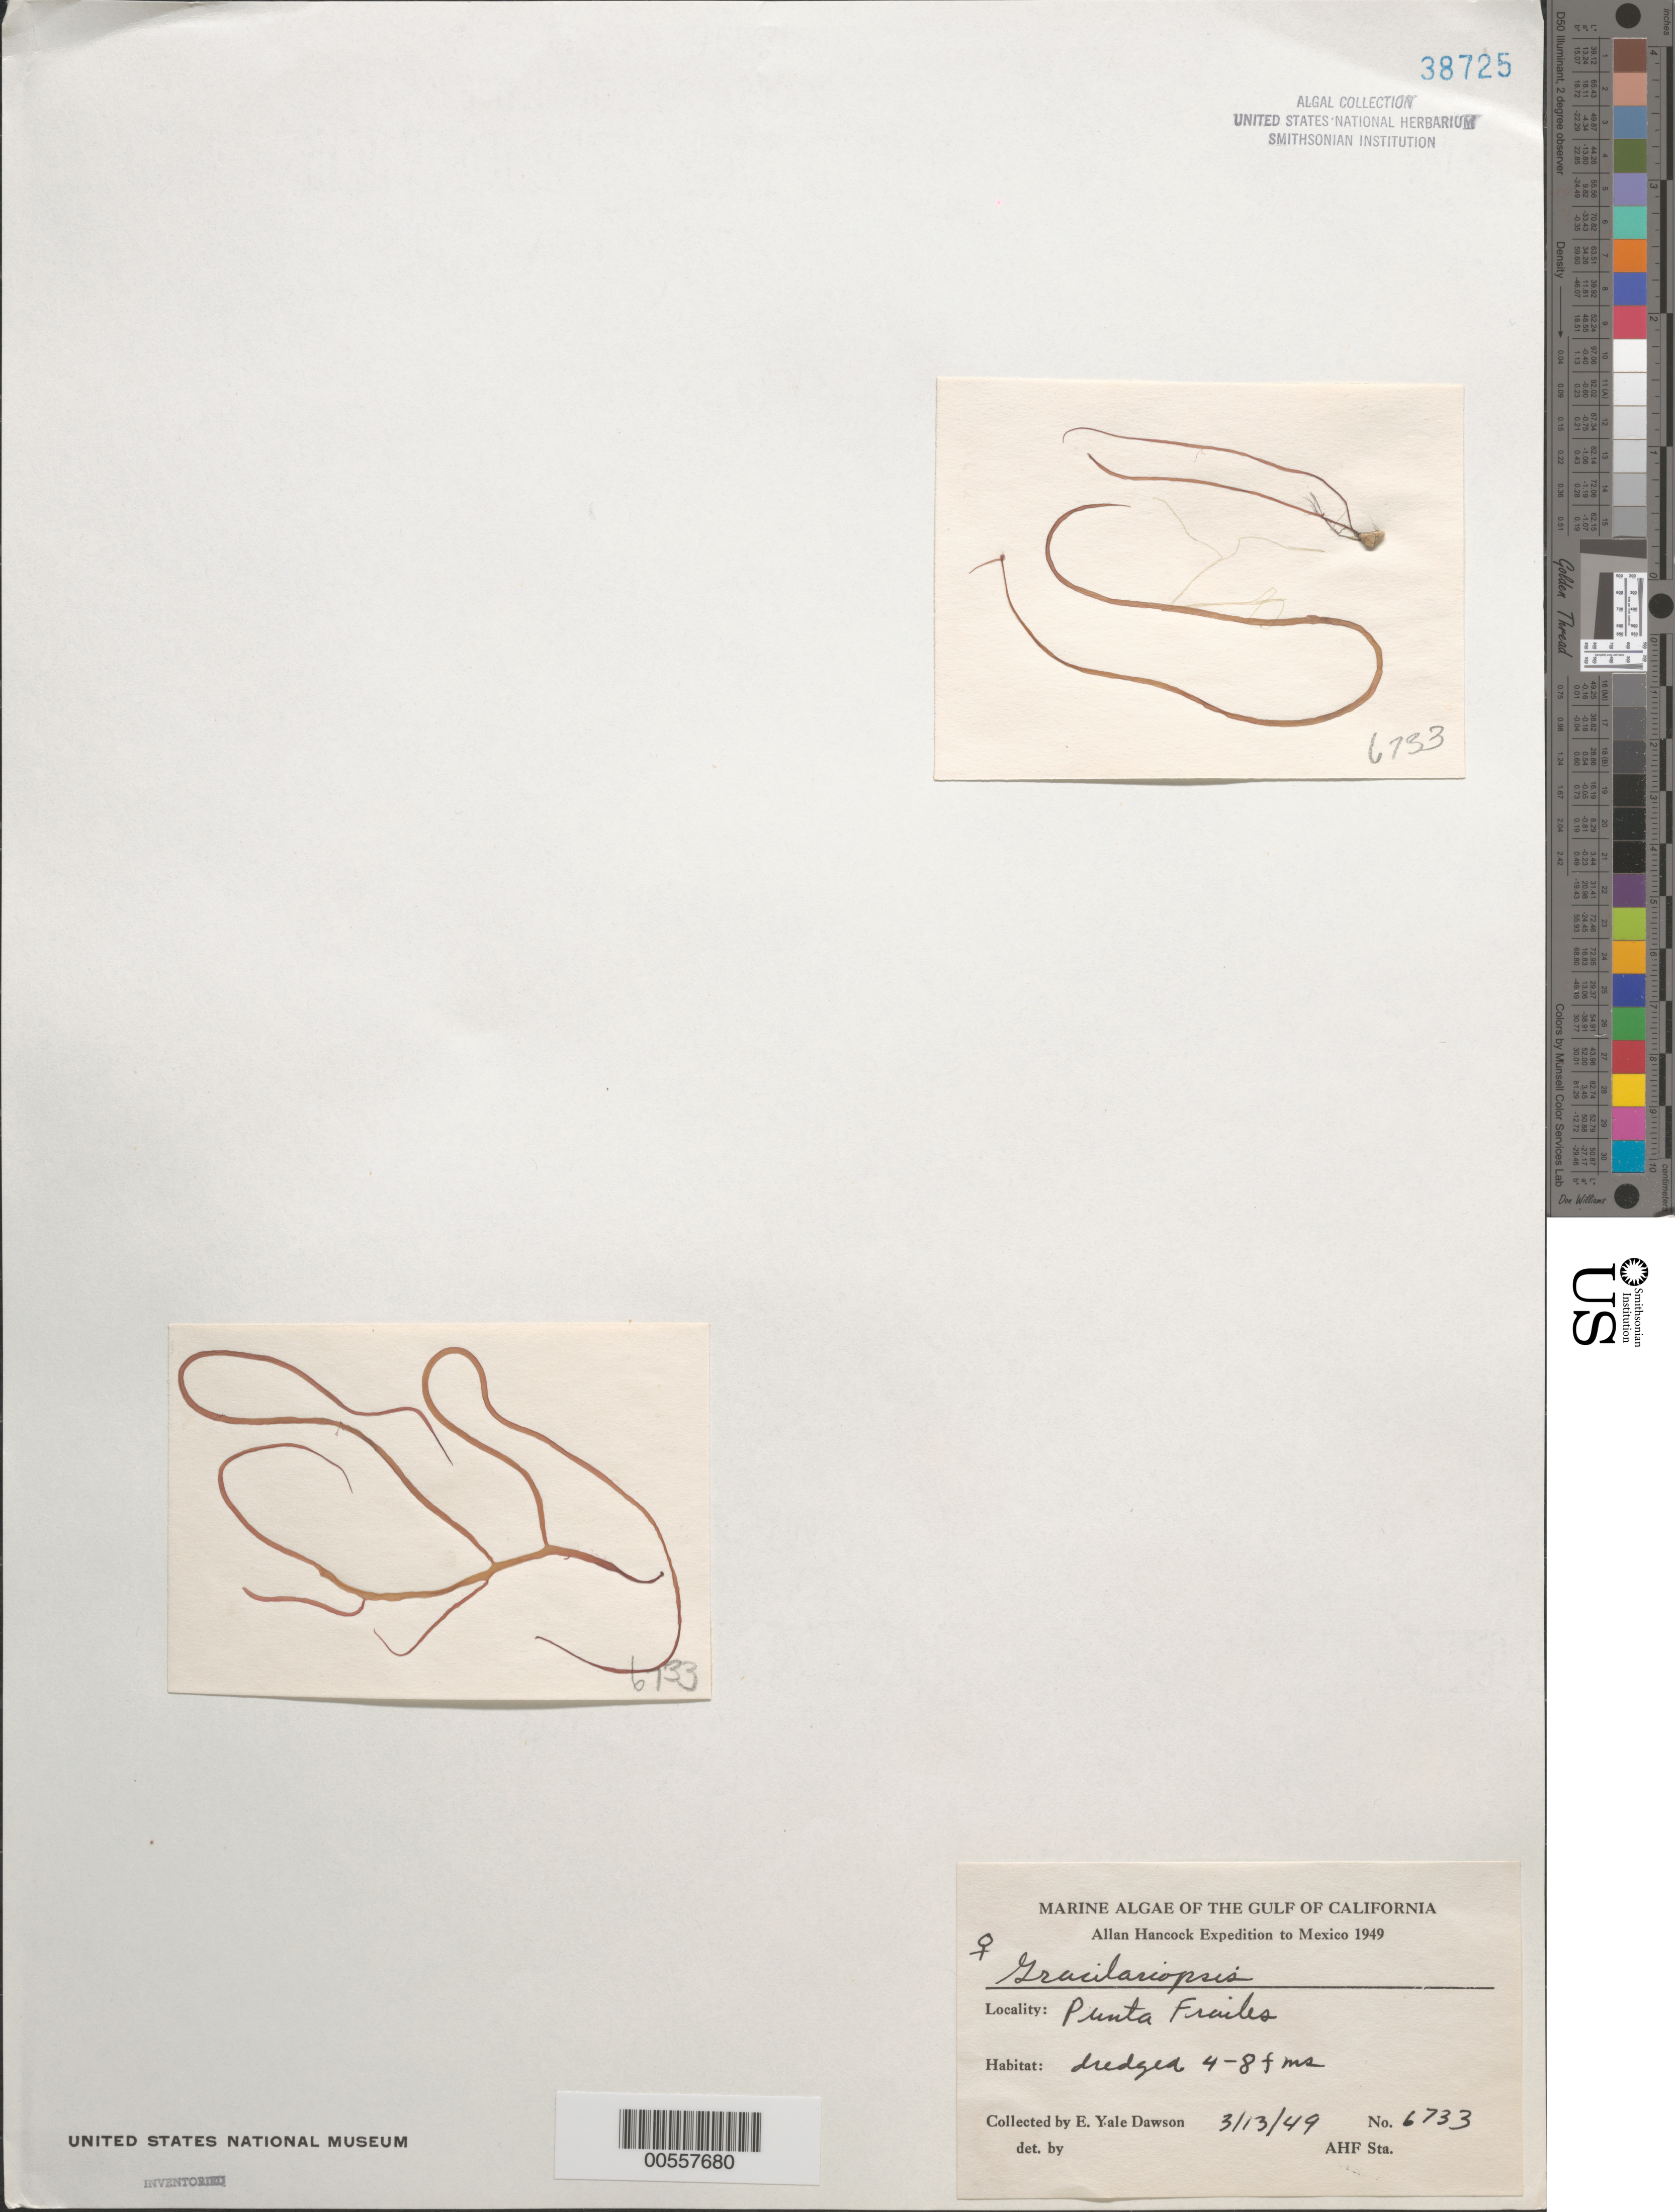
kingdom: Plantae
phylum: Rhodophyta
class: Florideophyceae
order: Gracilariales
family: Gracilariaceae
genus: Gracilaria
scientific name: Gracilaria sp.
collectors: E. Y. Dawson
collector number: EYD 6733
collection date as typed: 13 Mar 1949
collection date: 1949-03-13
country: Mexico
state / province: Baja California Sur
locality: Punta Los Frailes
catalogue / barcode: US 38725